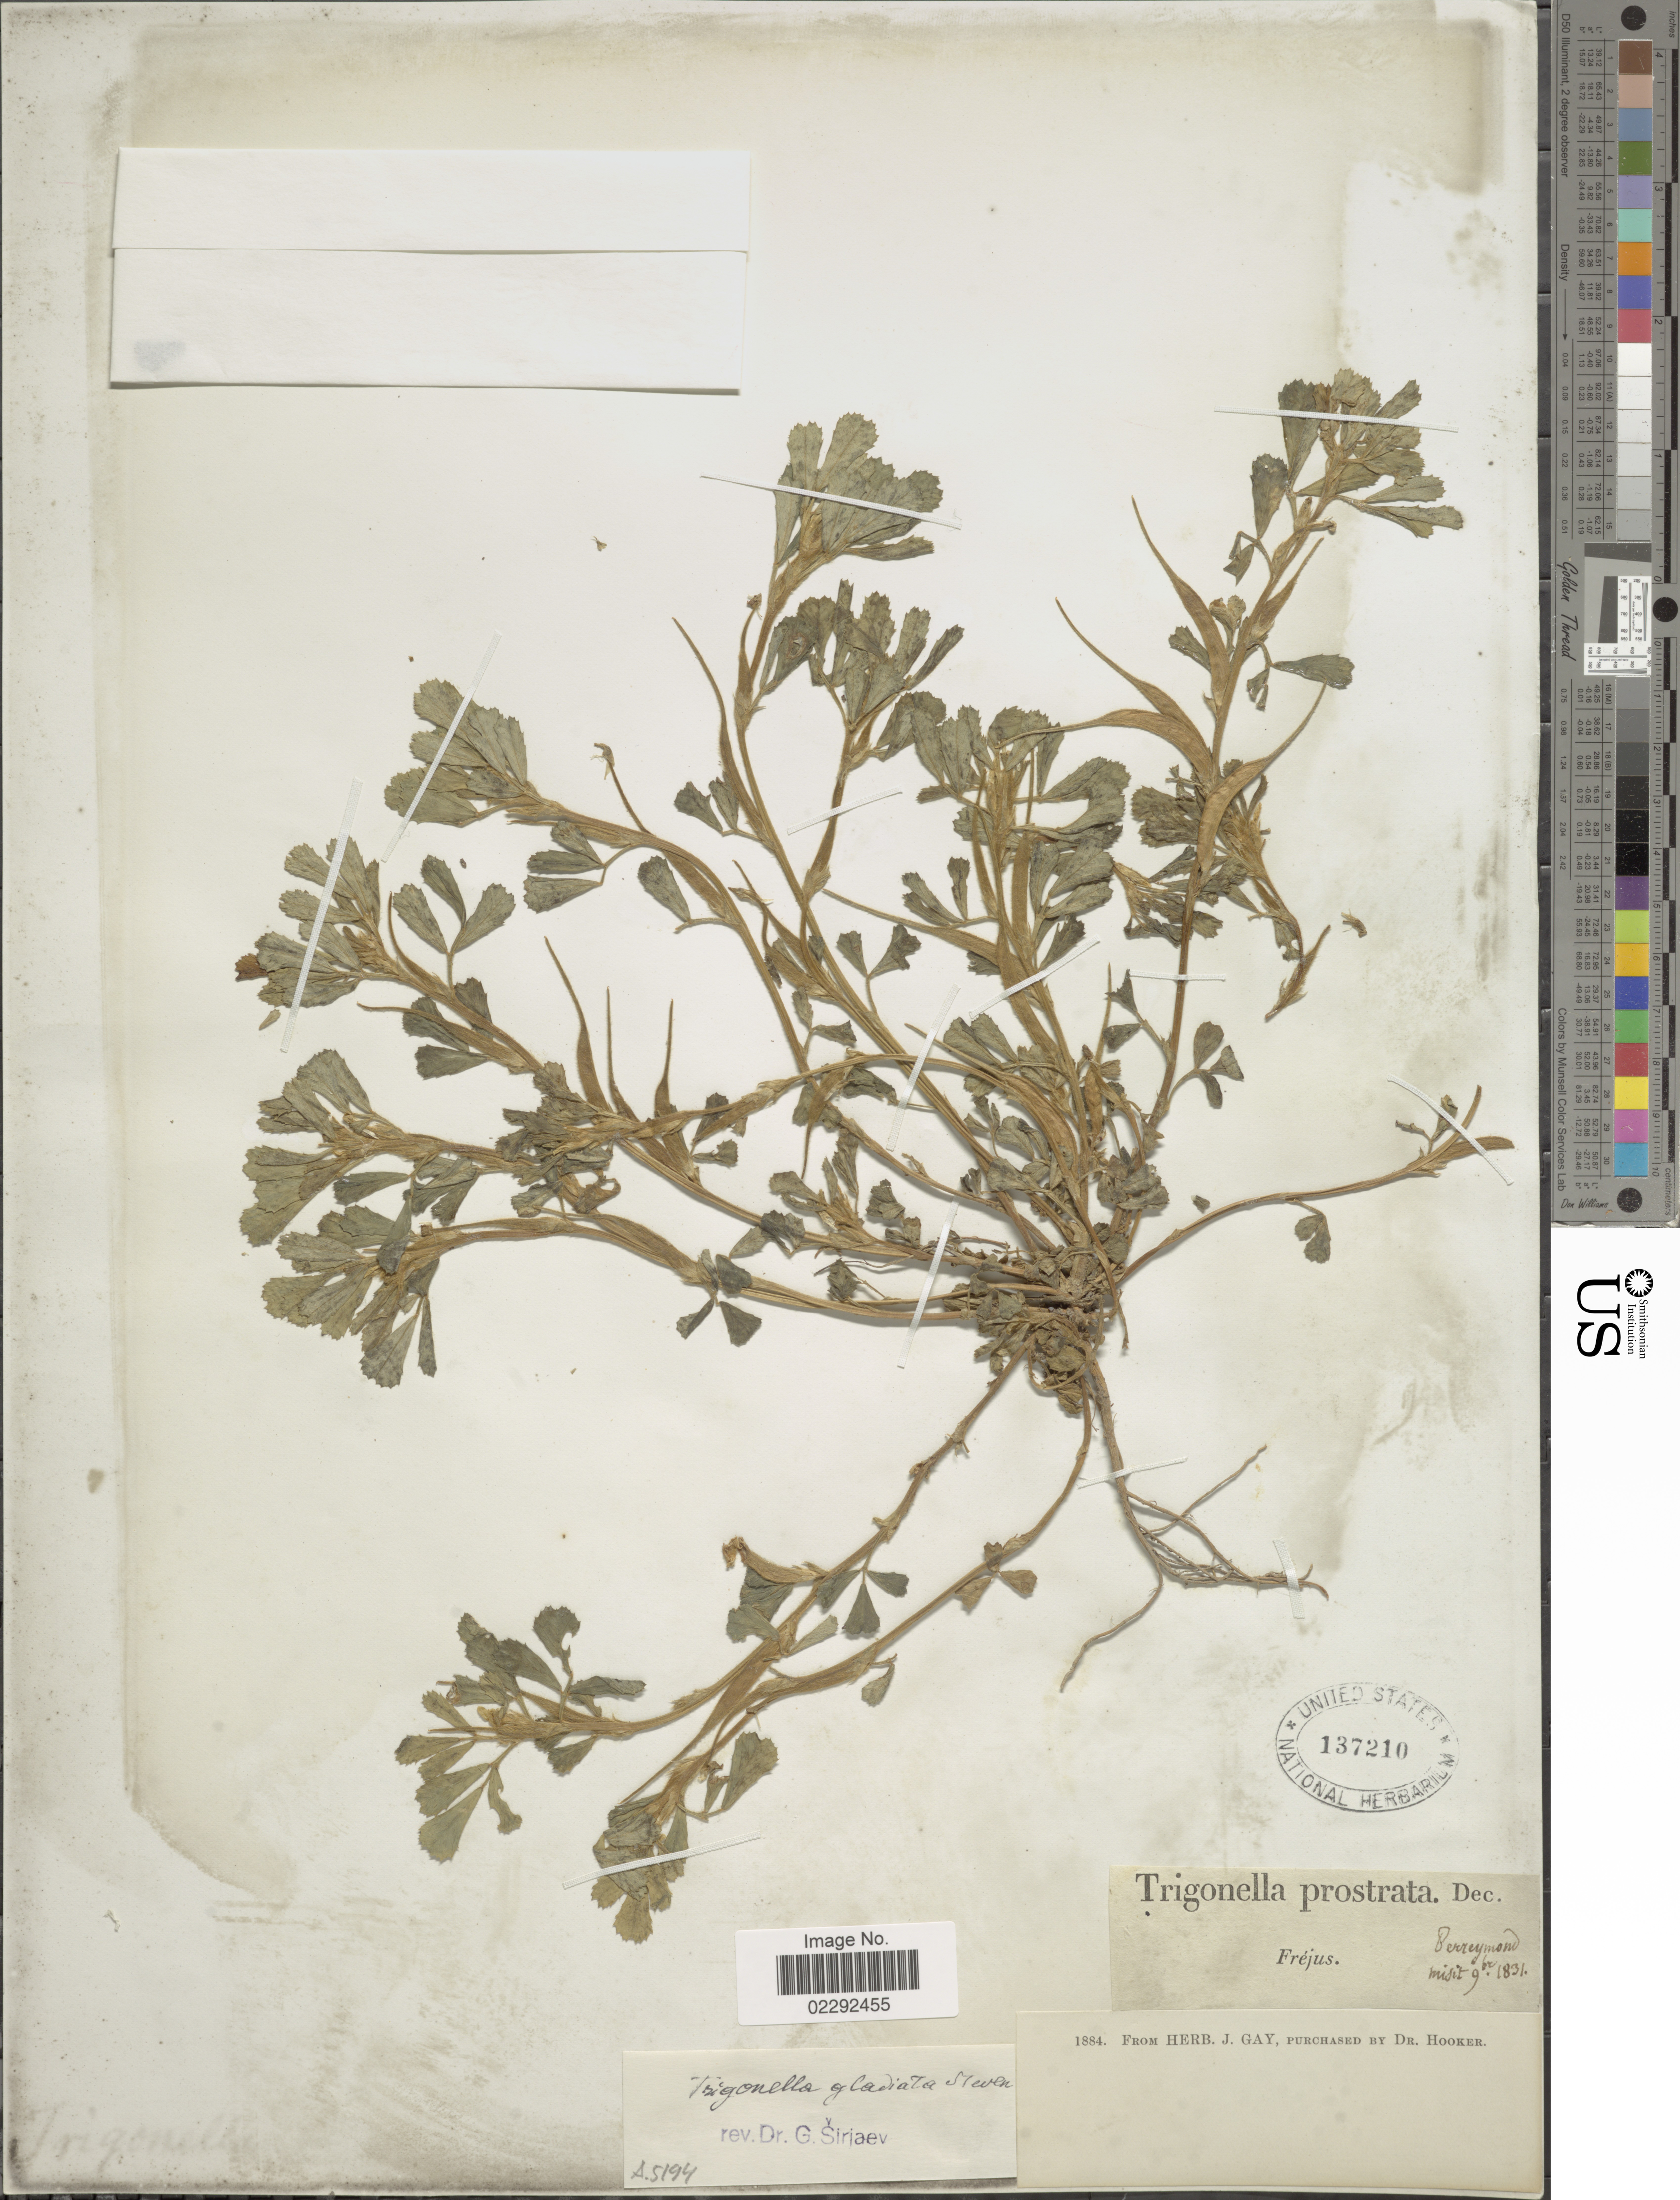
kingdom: Plantae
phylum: Tracheophyta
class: Magnoliopsida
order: Fabales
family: Fabaceae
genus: Trigonella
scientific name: Trigonella gladiata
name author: M. Bieb.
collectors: Berreymond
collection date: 1831-09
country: France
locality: Fréjus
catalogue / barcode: US 137210